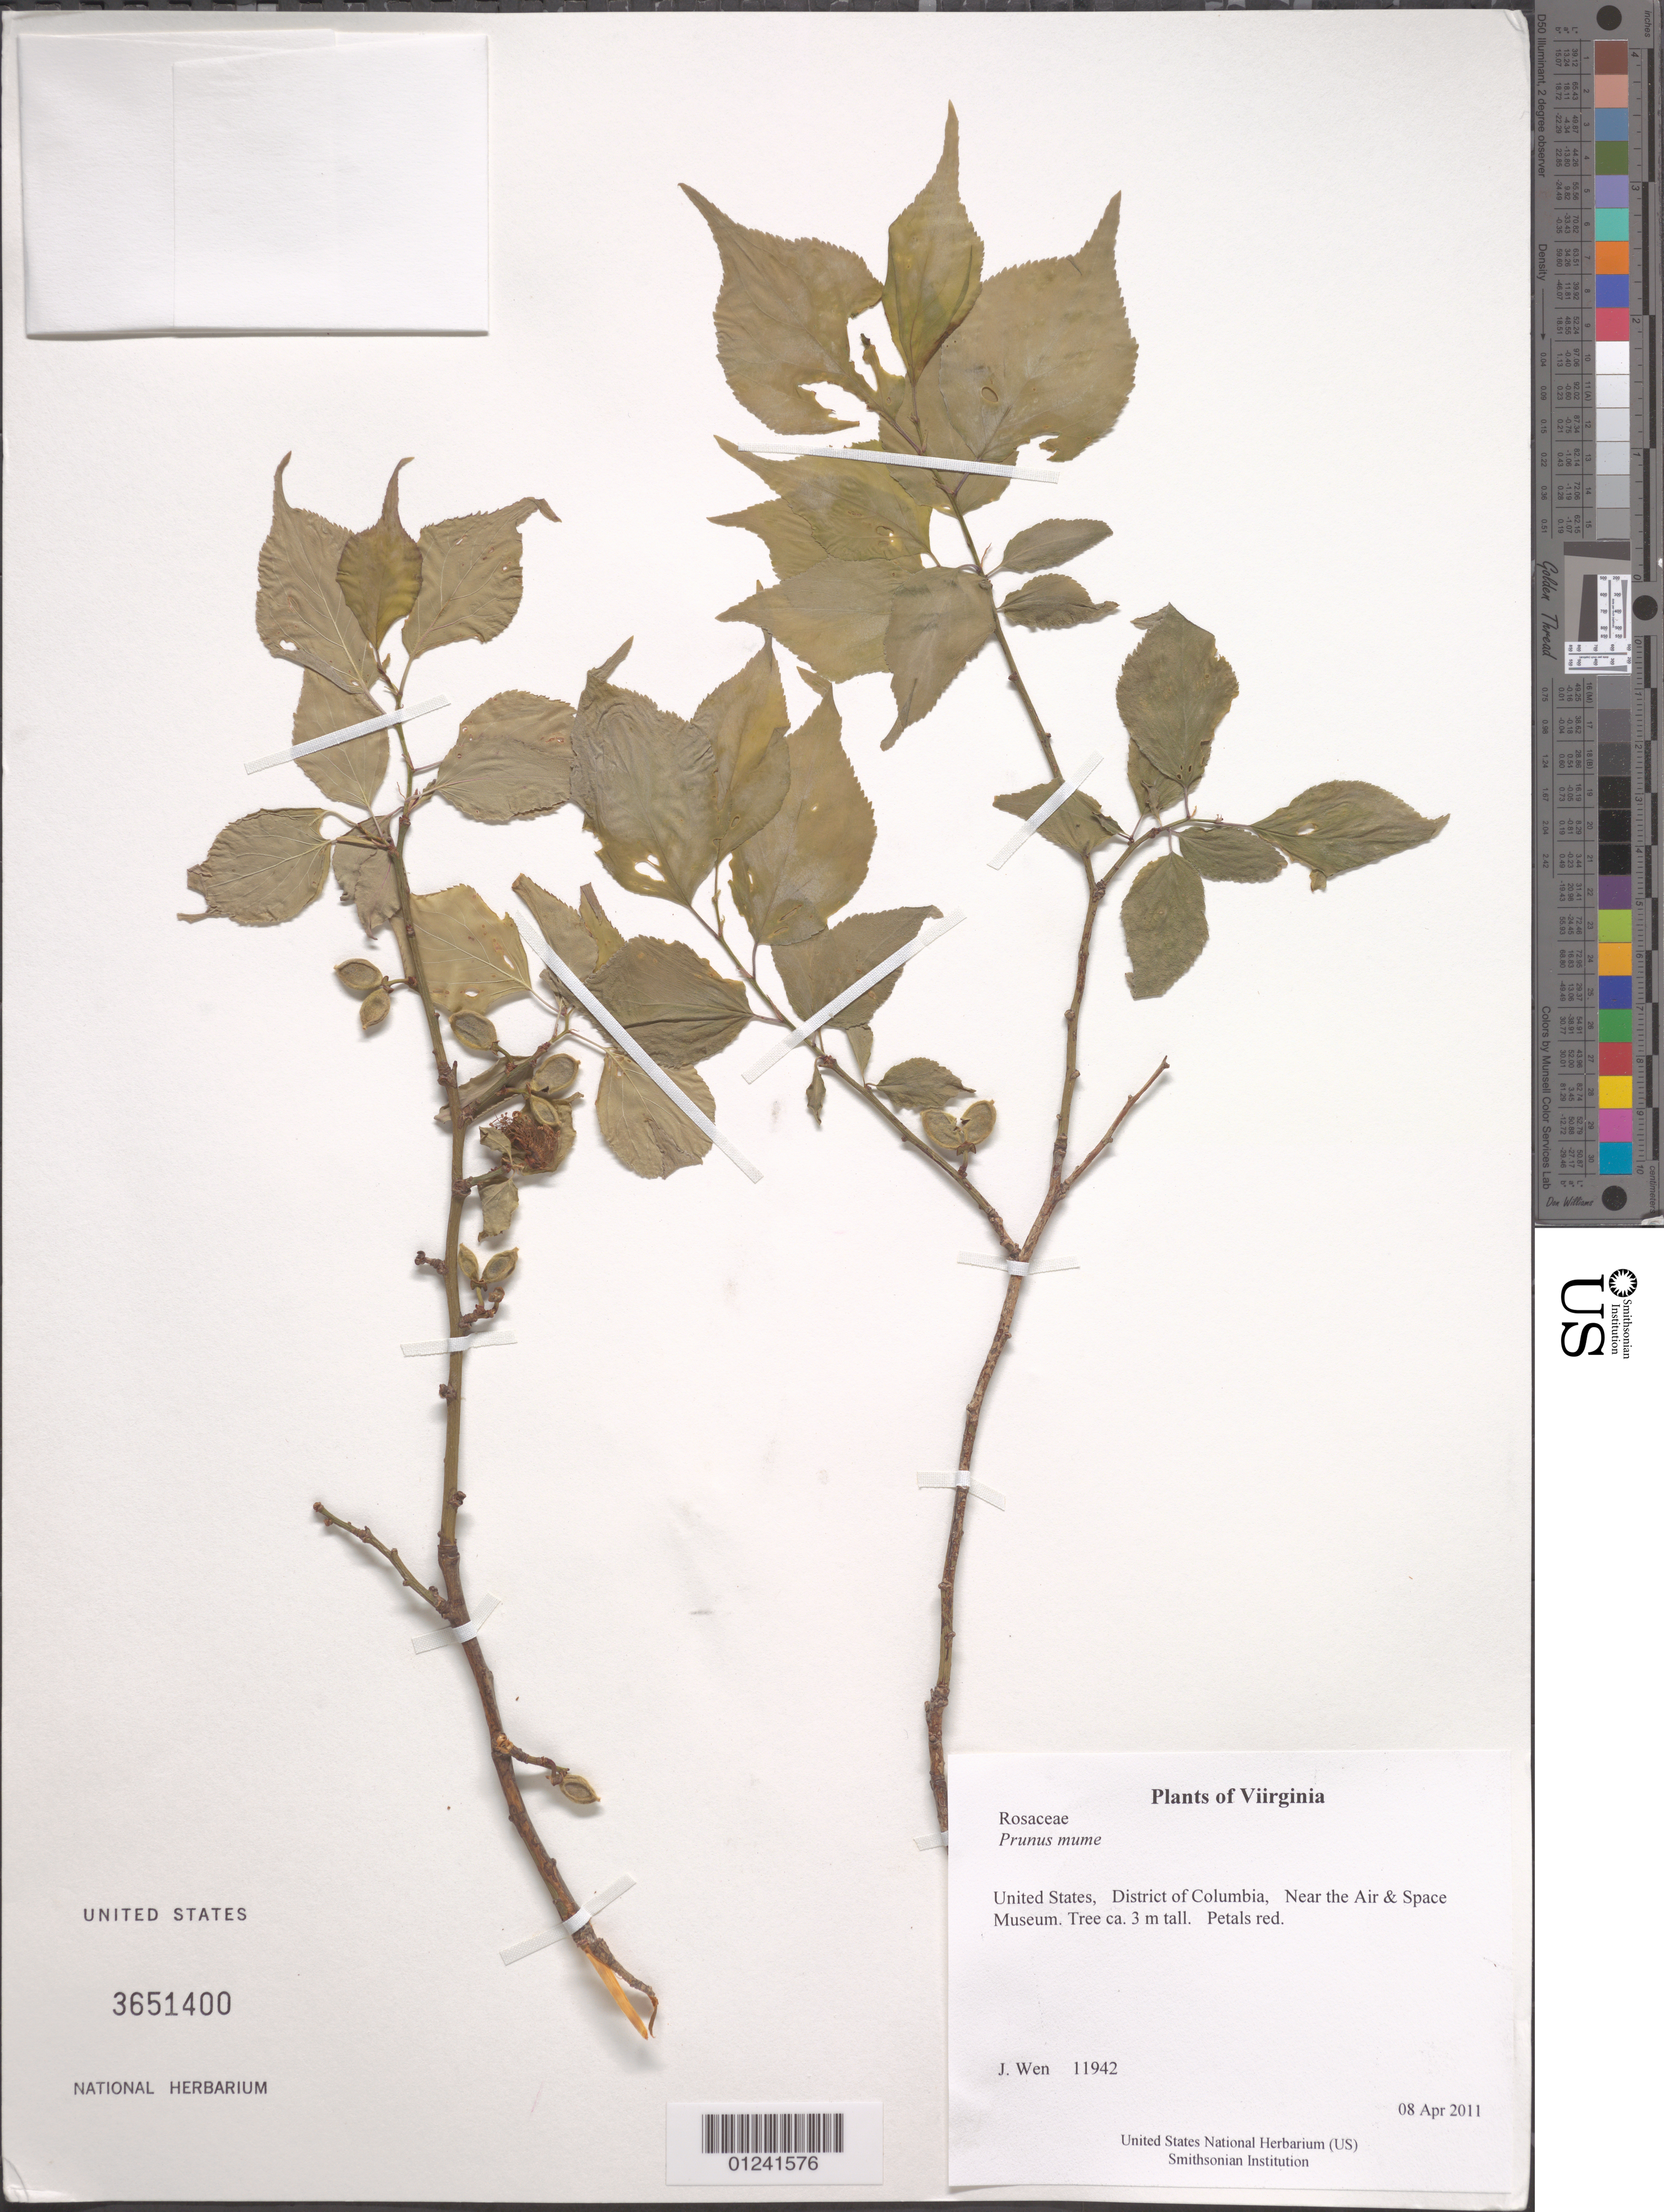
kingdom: Plantae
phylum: Tracheophyta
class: Magnoliopsida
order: Rosales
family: Rosaceae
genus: Prunus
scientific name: Prunus mume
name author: (Siebold) Siebold & Zucc.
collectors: J. Wen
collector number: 11942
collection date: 2011-04-08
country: United States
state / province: District of Columbia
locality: Near the Air & Space Museum.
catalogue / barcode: US 3651400